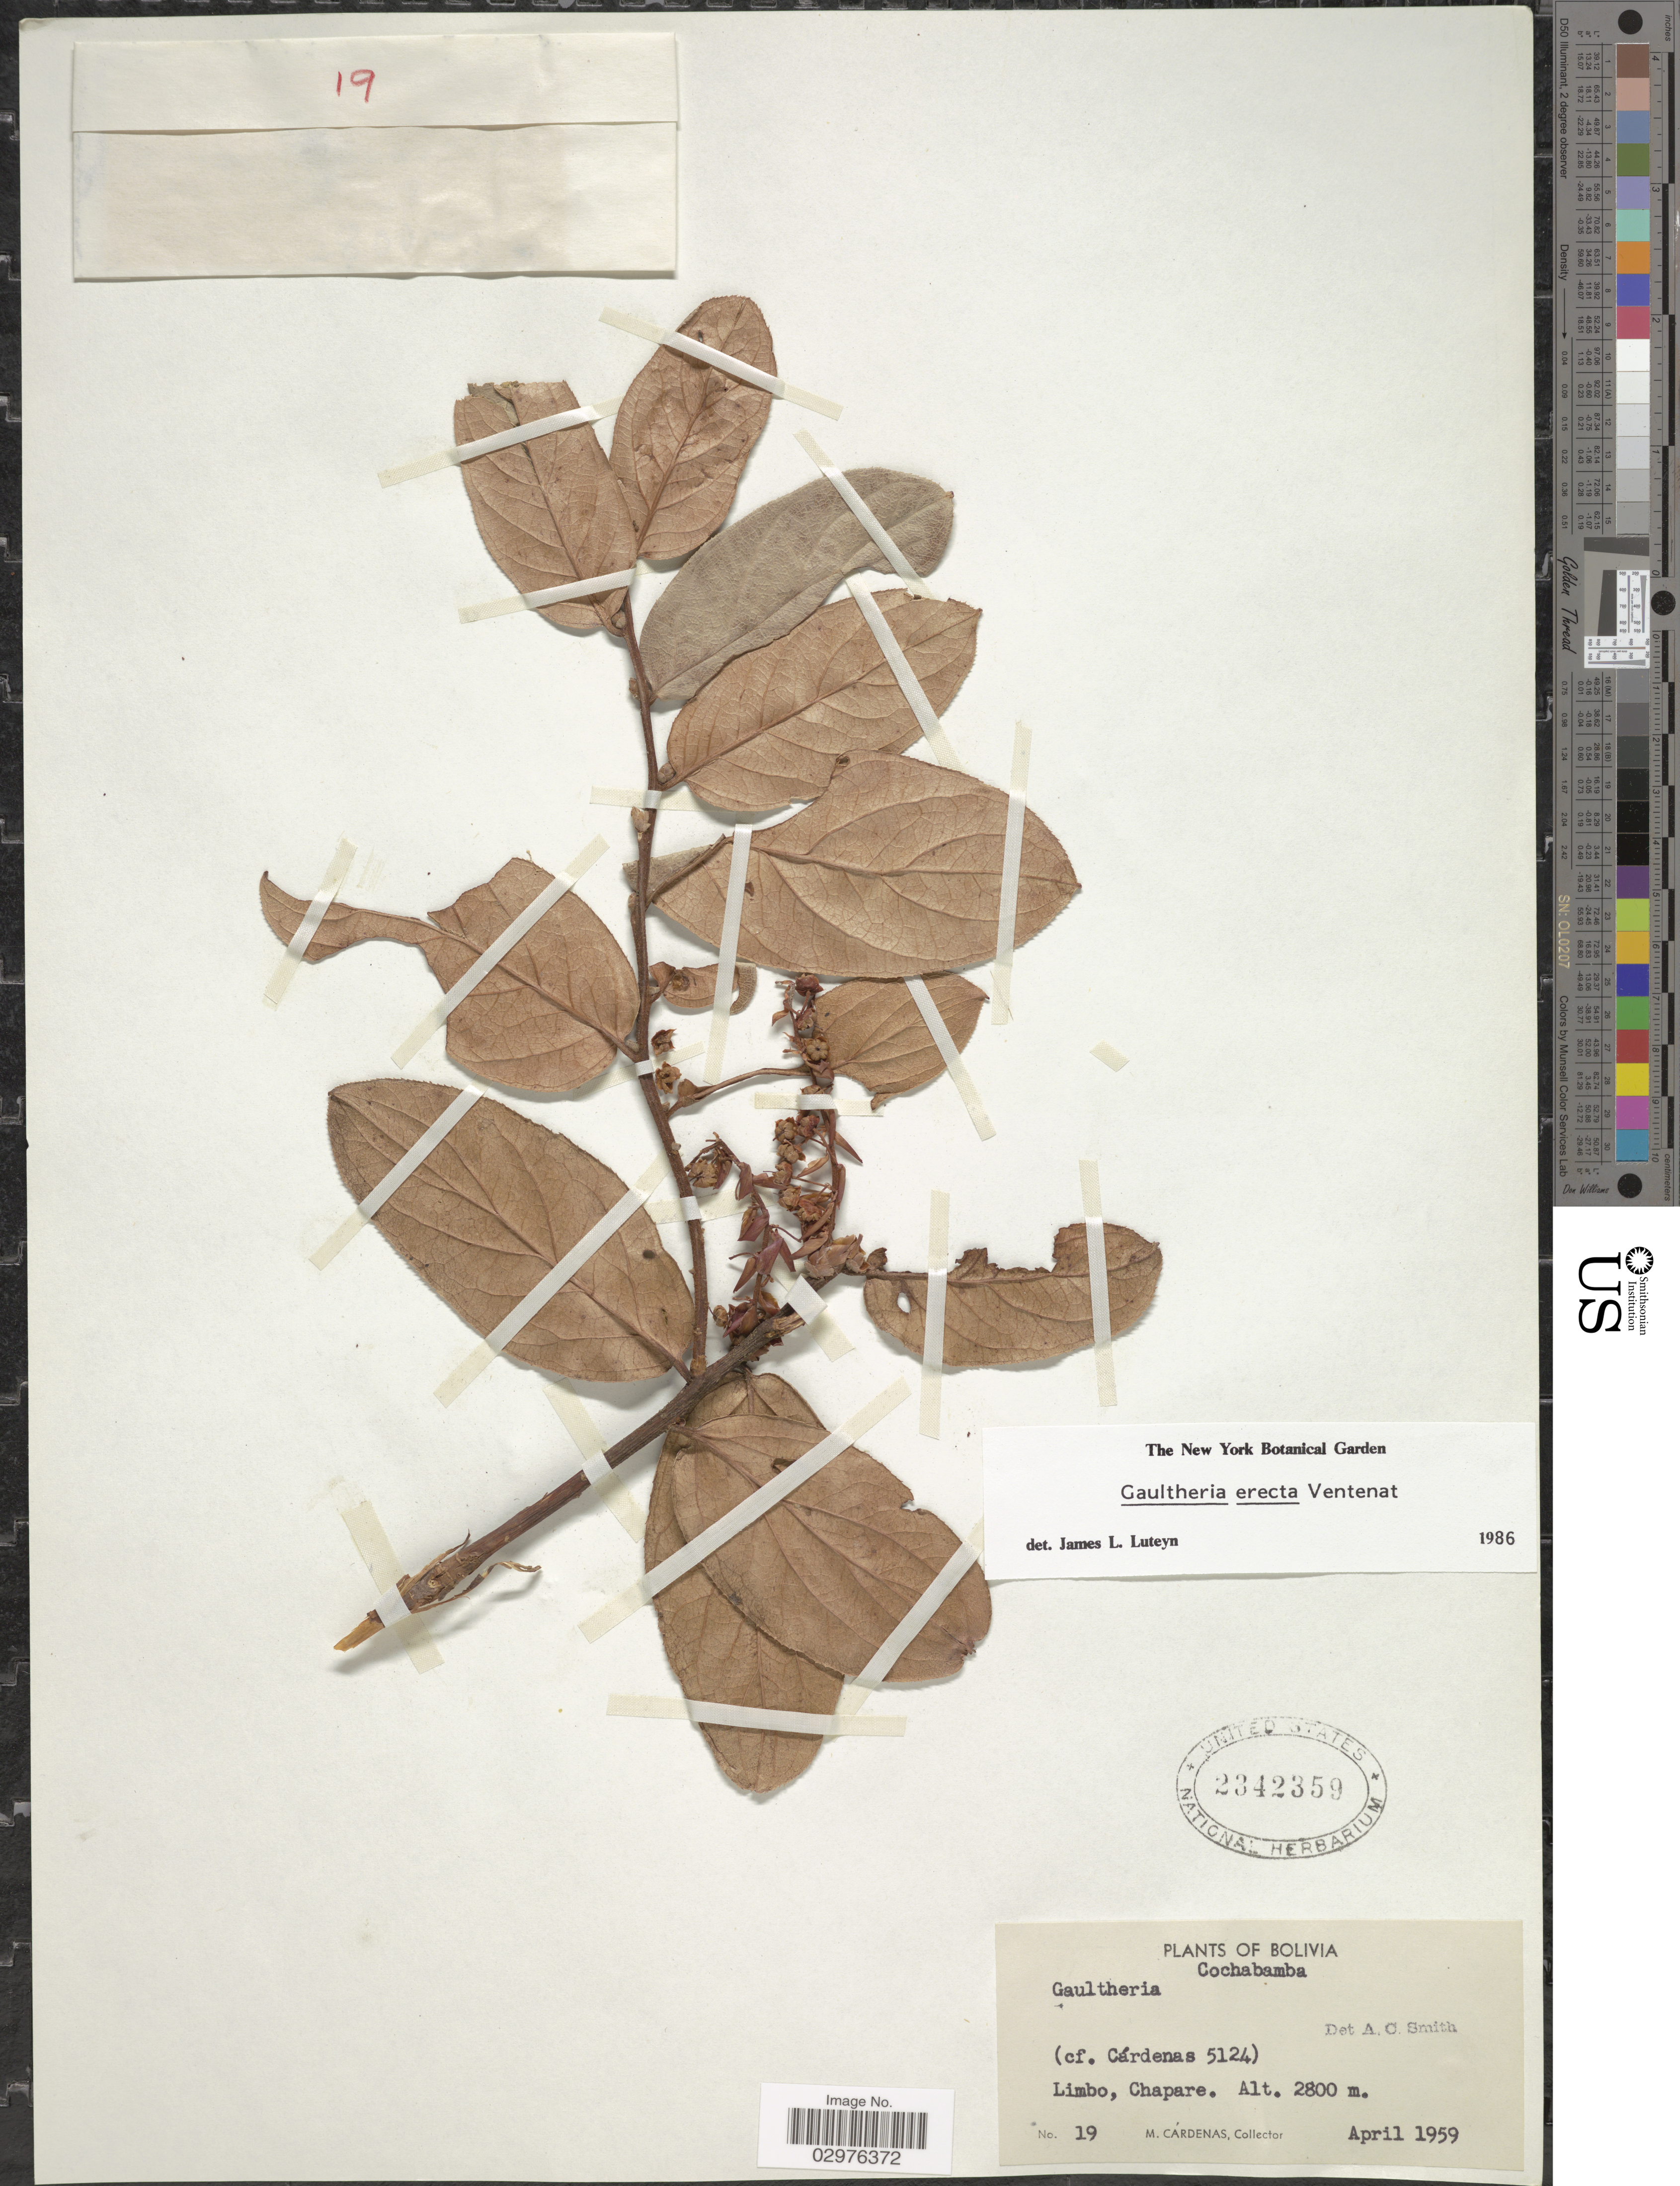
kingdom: Plantae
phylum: Tracheophyta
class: Magnoliopsida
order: Ericales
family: Ericaceae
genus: Gaultheria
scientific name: Gaultheria erecta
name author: Vent.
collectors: M. Cárdenas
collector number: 19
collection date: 1959-04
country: Bolivia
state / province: Cochabamba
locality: Limbo, Chapare.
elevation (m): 2800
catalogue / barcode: US 2342359